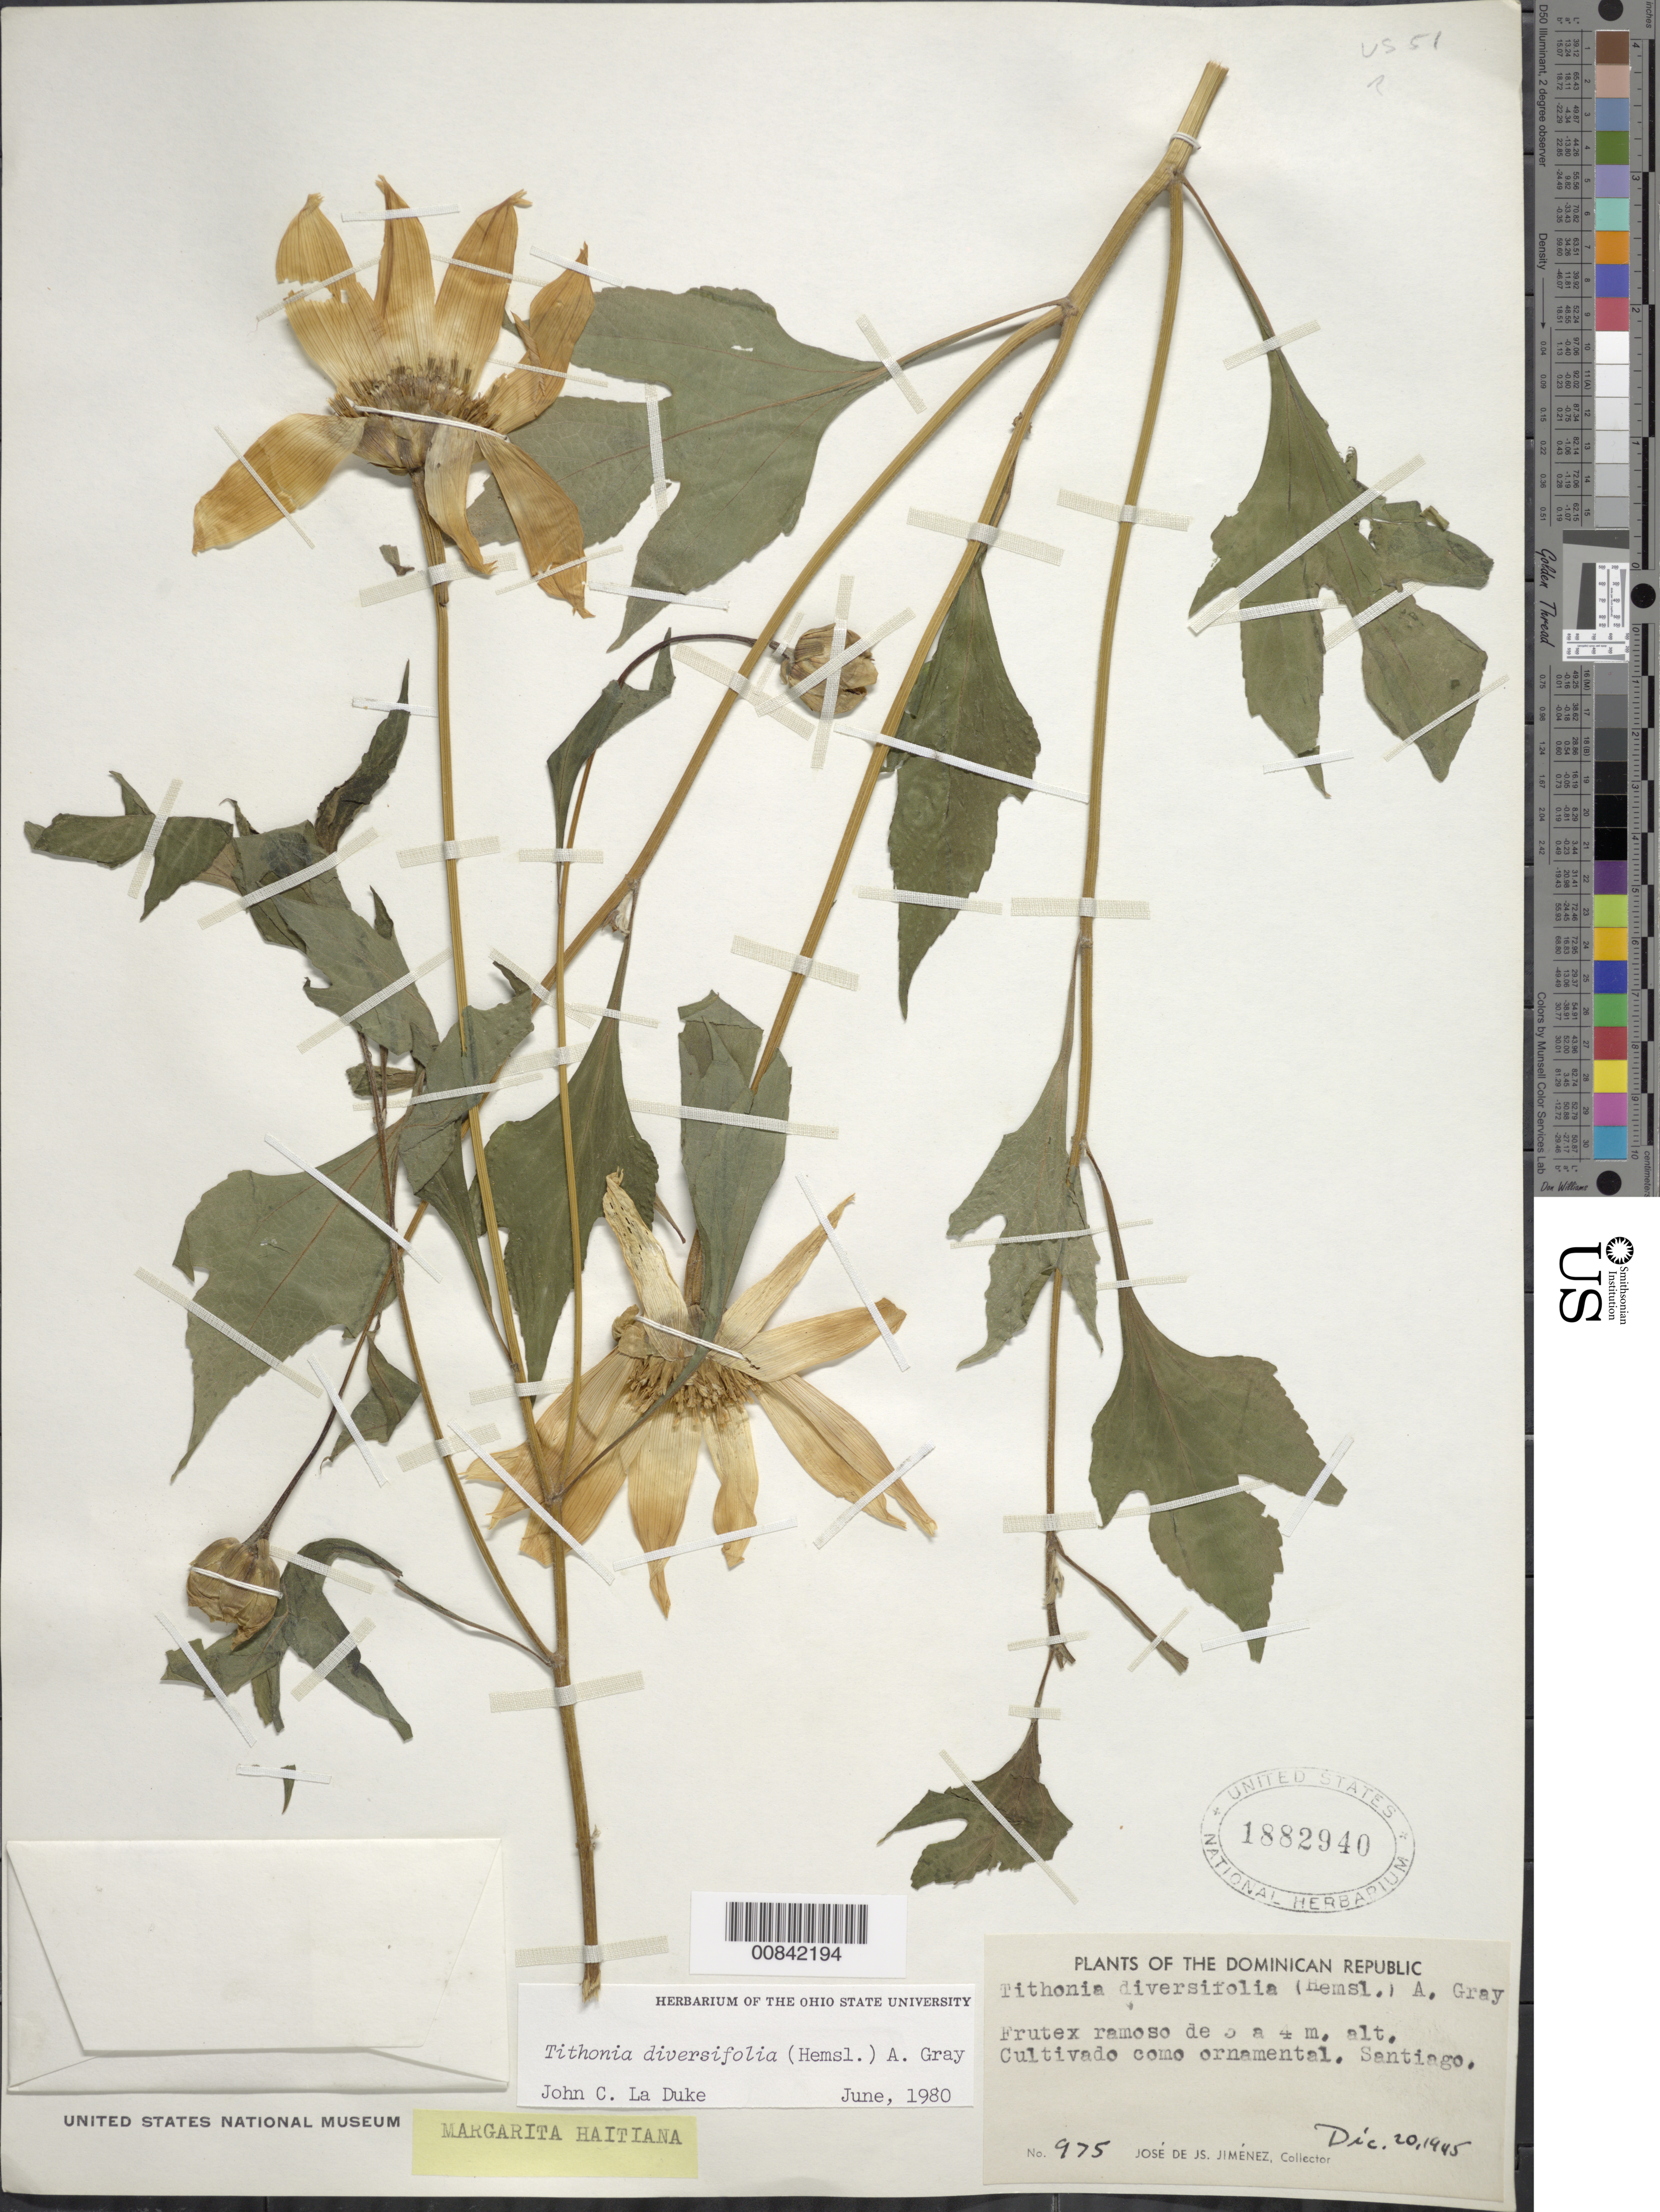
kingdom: Plantae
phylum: Tracheophyta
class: Magnoliopsida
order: Asterales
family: Asteraceae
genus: Tithonia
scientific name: Tithonia diversifolia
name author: (Hemsl.) A. Gray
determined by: La Duke, J. C.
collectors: J. J. Jiménez Almonte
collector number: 975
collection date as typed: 20 Dec 1945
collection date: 1945-12-20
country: Dominican Republic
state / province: Santiago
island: Hispaniola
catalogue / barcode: US 1882940